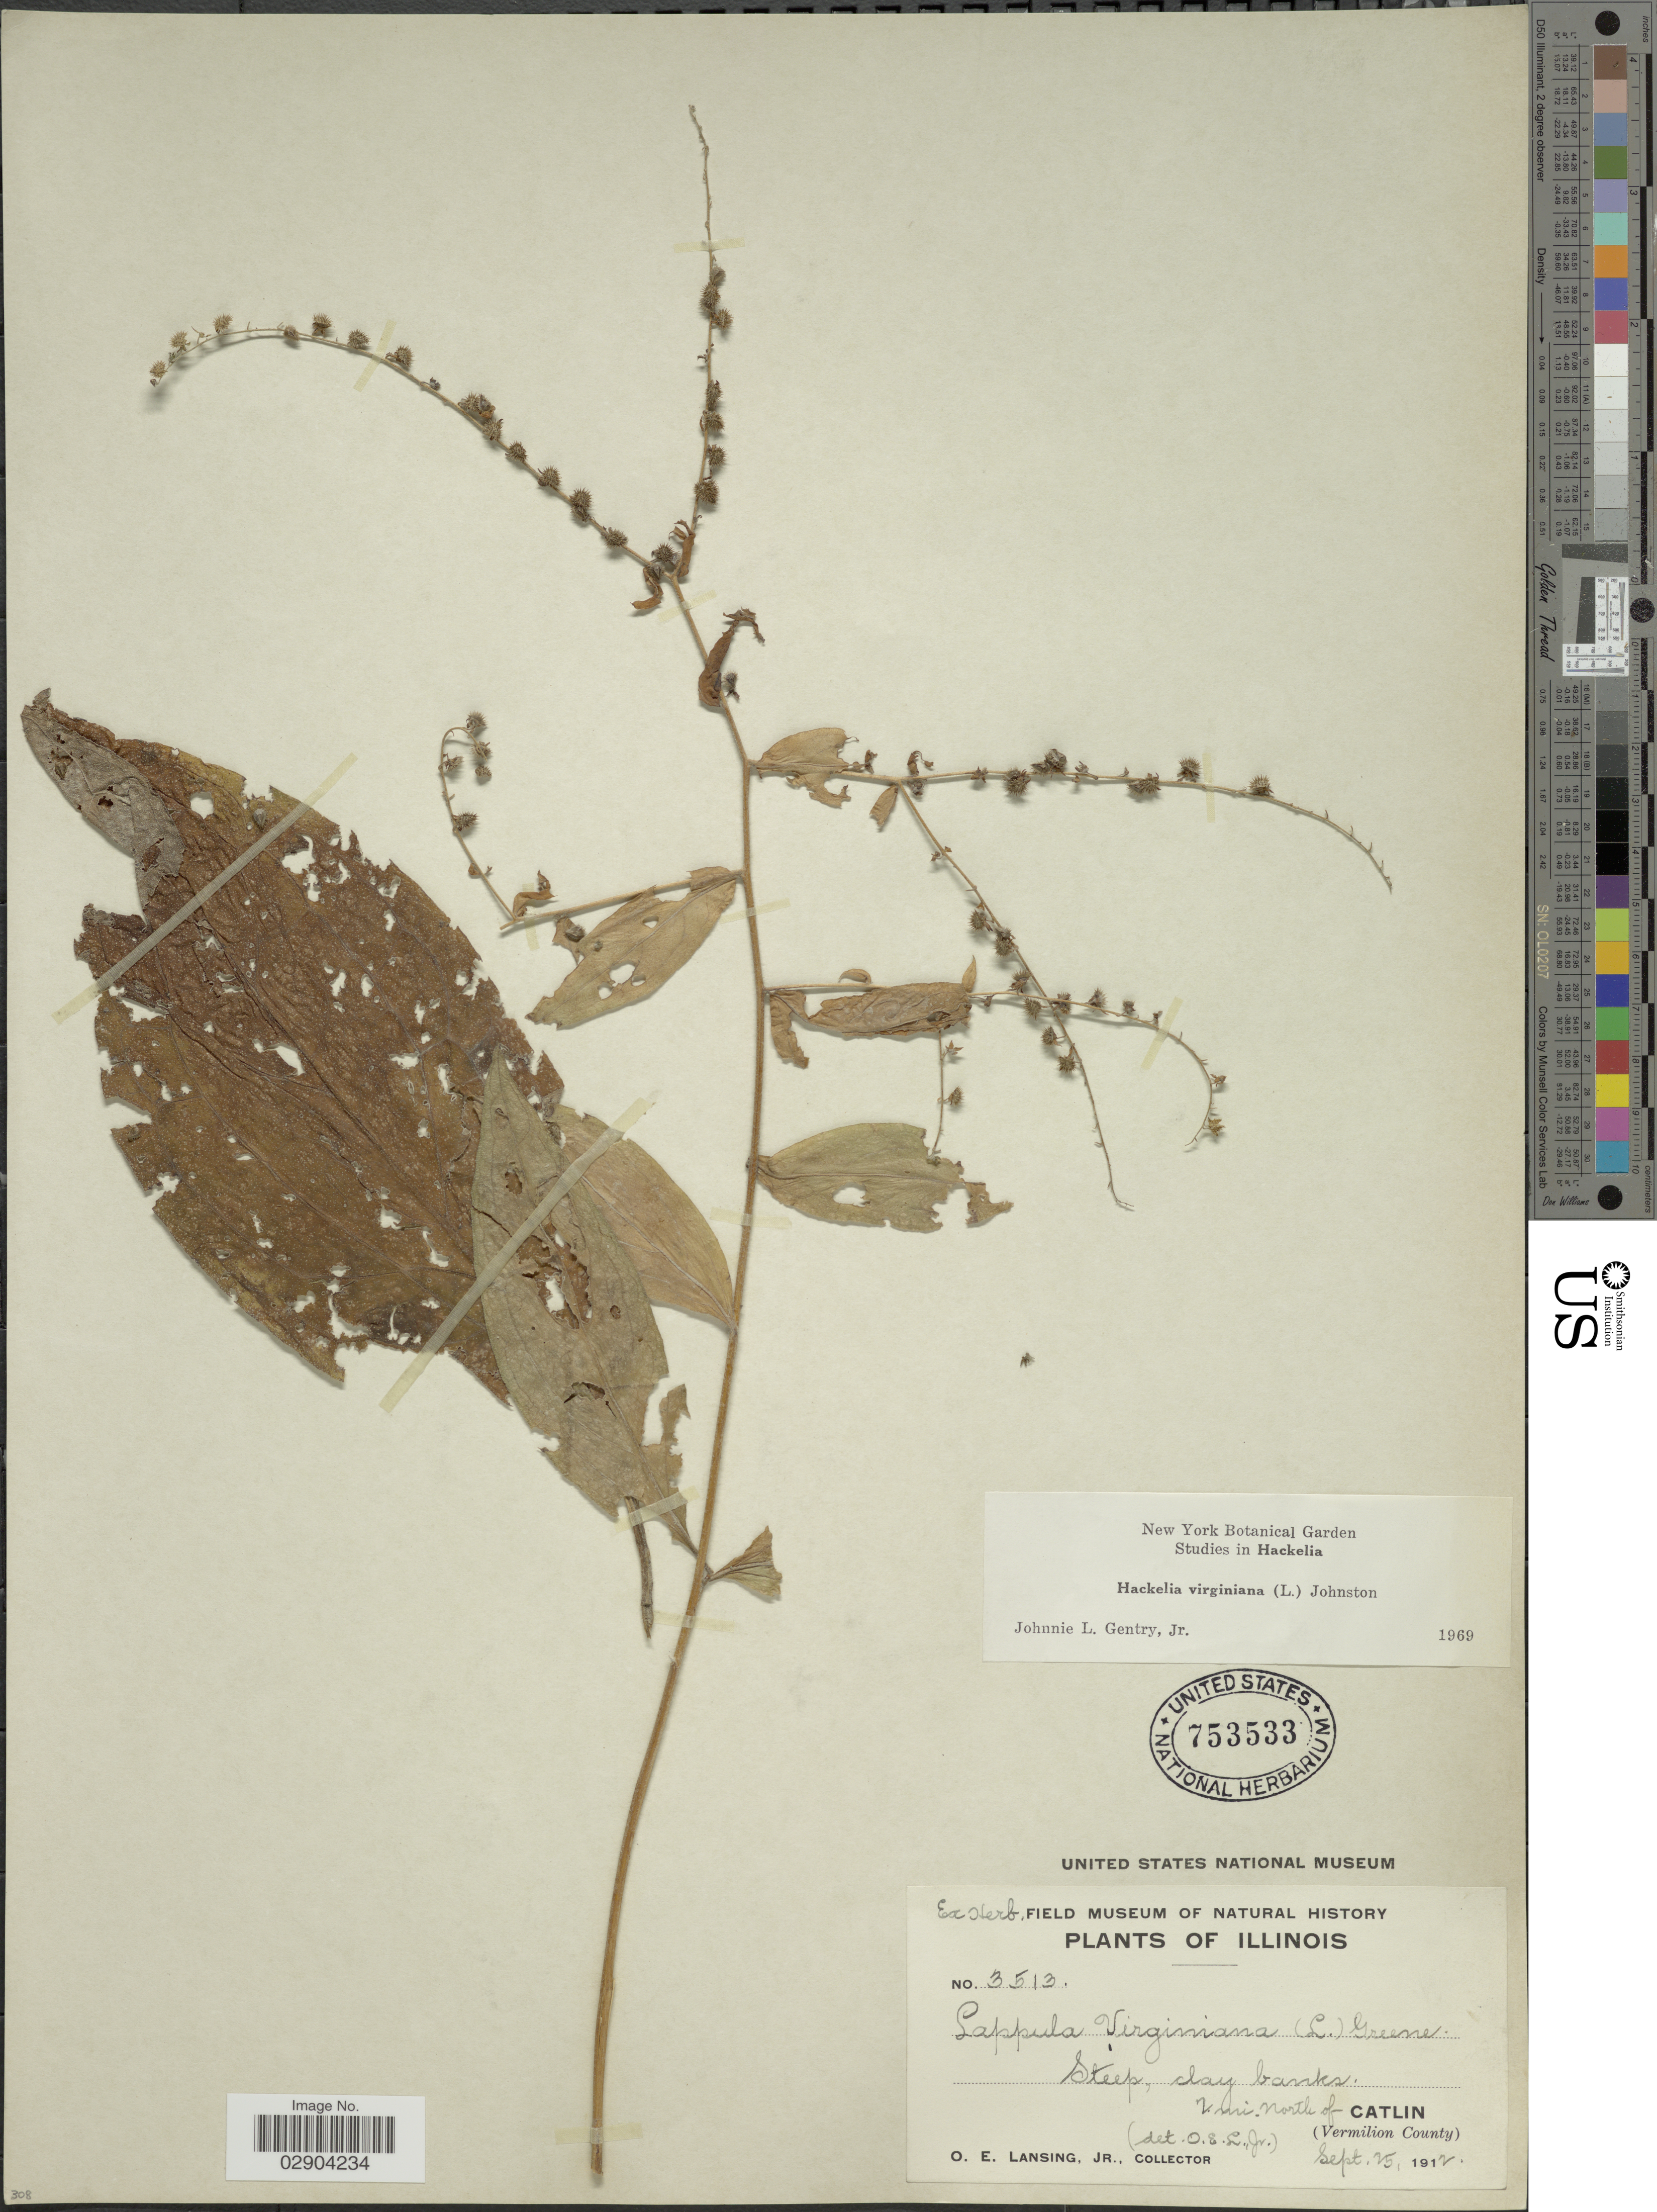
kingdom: Plantae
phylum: Tracheophyta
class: Magnoliopsida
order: Boraginales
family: Boraginaceae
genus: Hackelia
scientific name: Hackelia virginiana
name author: (L.) I.M. Johnst.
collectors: O. Lansing Jr.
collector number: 3513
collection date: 1912-09-25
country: United States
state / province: Illinois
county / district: Vermilion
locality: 2 mi. N of Catlin (Vermilion County).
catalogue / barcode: US 753533